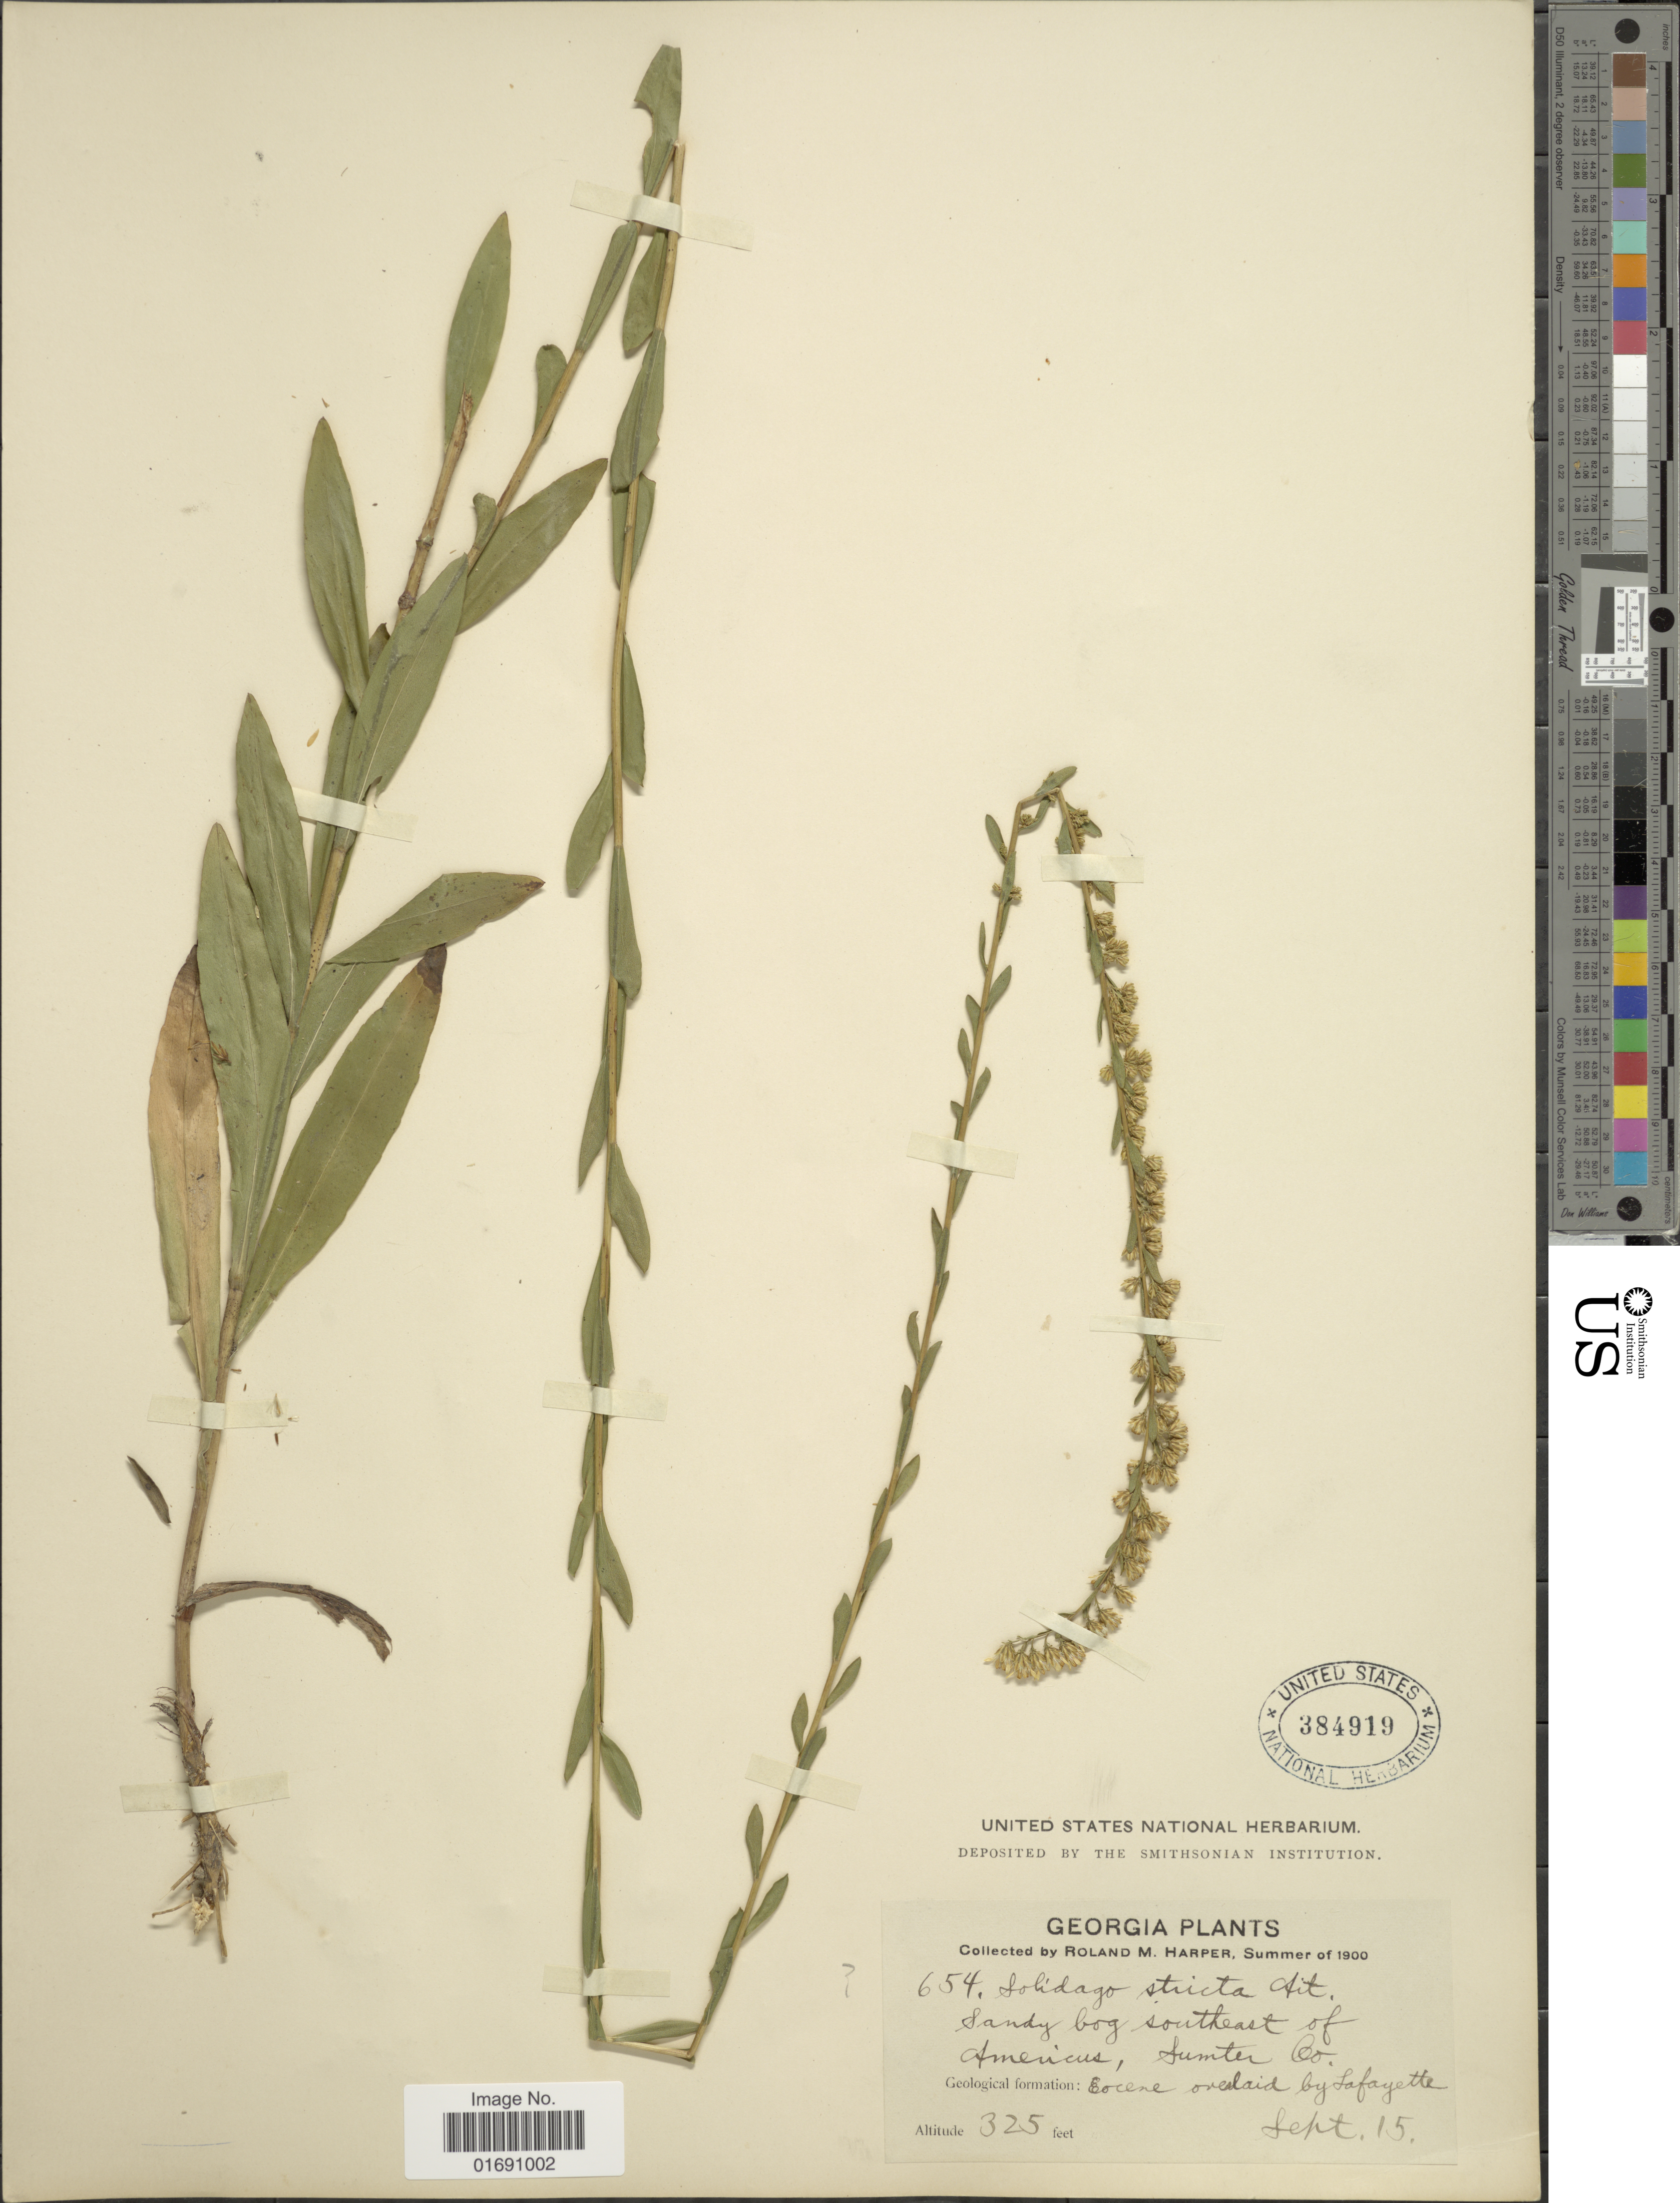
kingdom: Plantae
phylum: Tracheophyta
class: Magnoliopsida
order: Asterales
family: Asteraceae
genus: Solidago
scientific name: Solidago stricta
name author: Aiton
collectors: R. M. Harper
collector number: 654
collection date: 1900-09-15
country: United States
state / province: Georgia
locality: Sandy bog southeast of Amenicus, Sumter Co. Geological formation: Eocene overlaid by Lafayette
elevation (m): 99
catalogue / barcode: US 384919